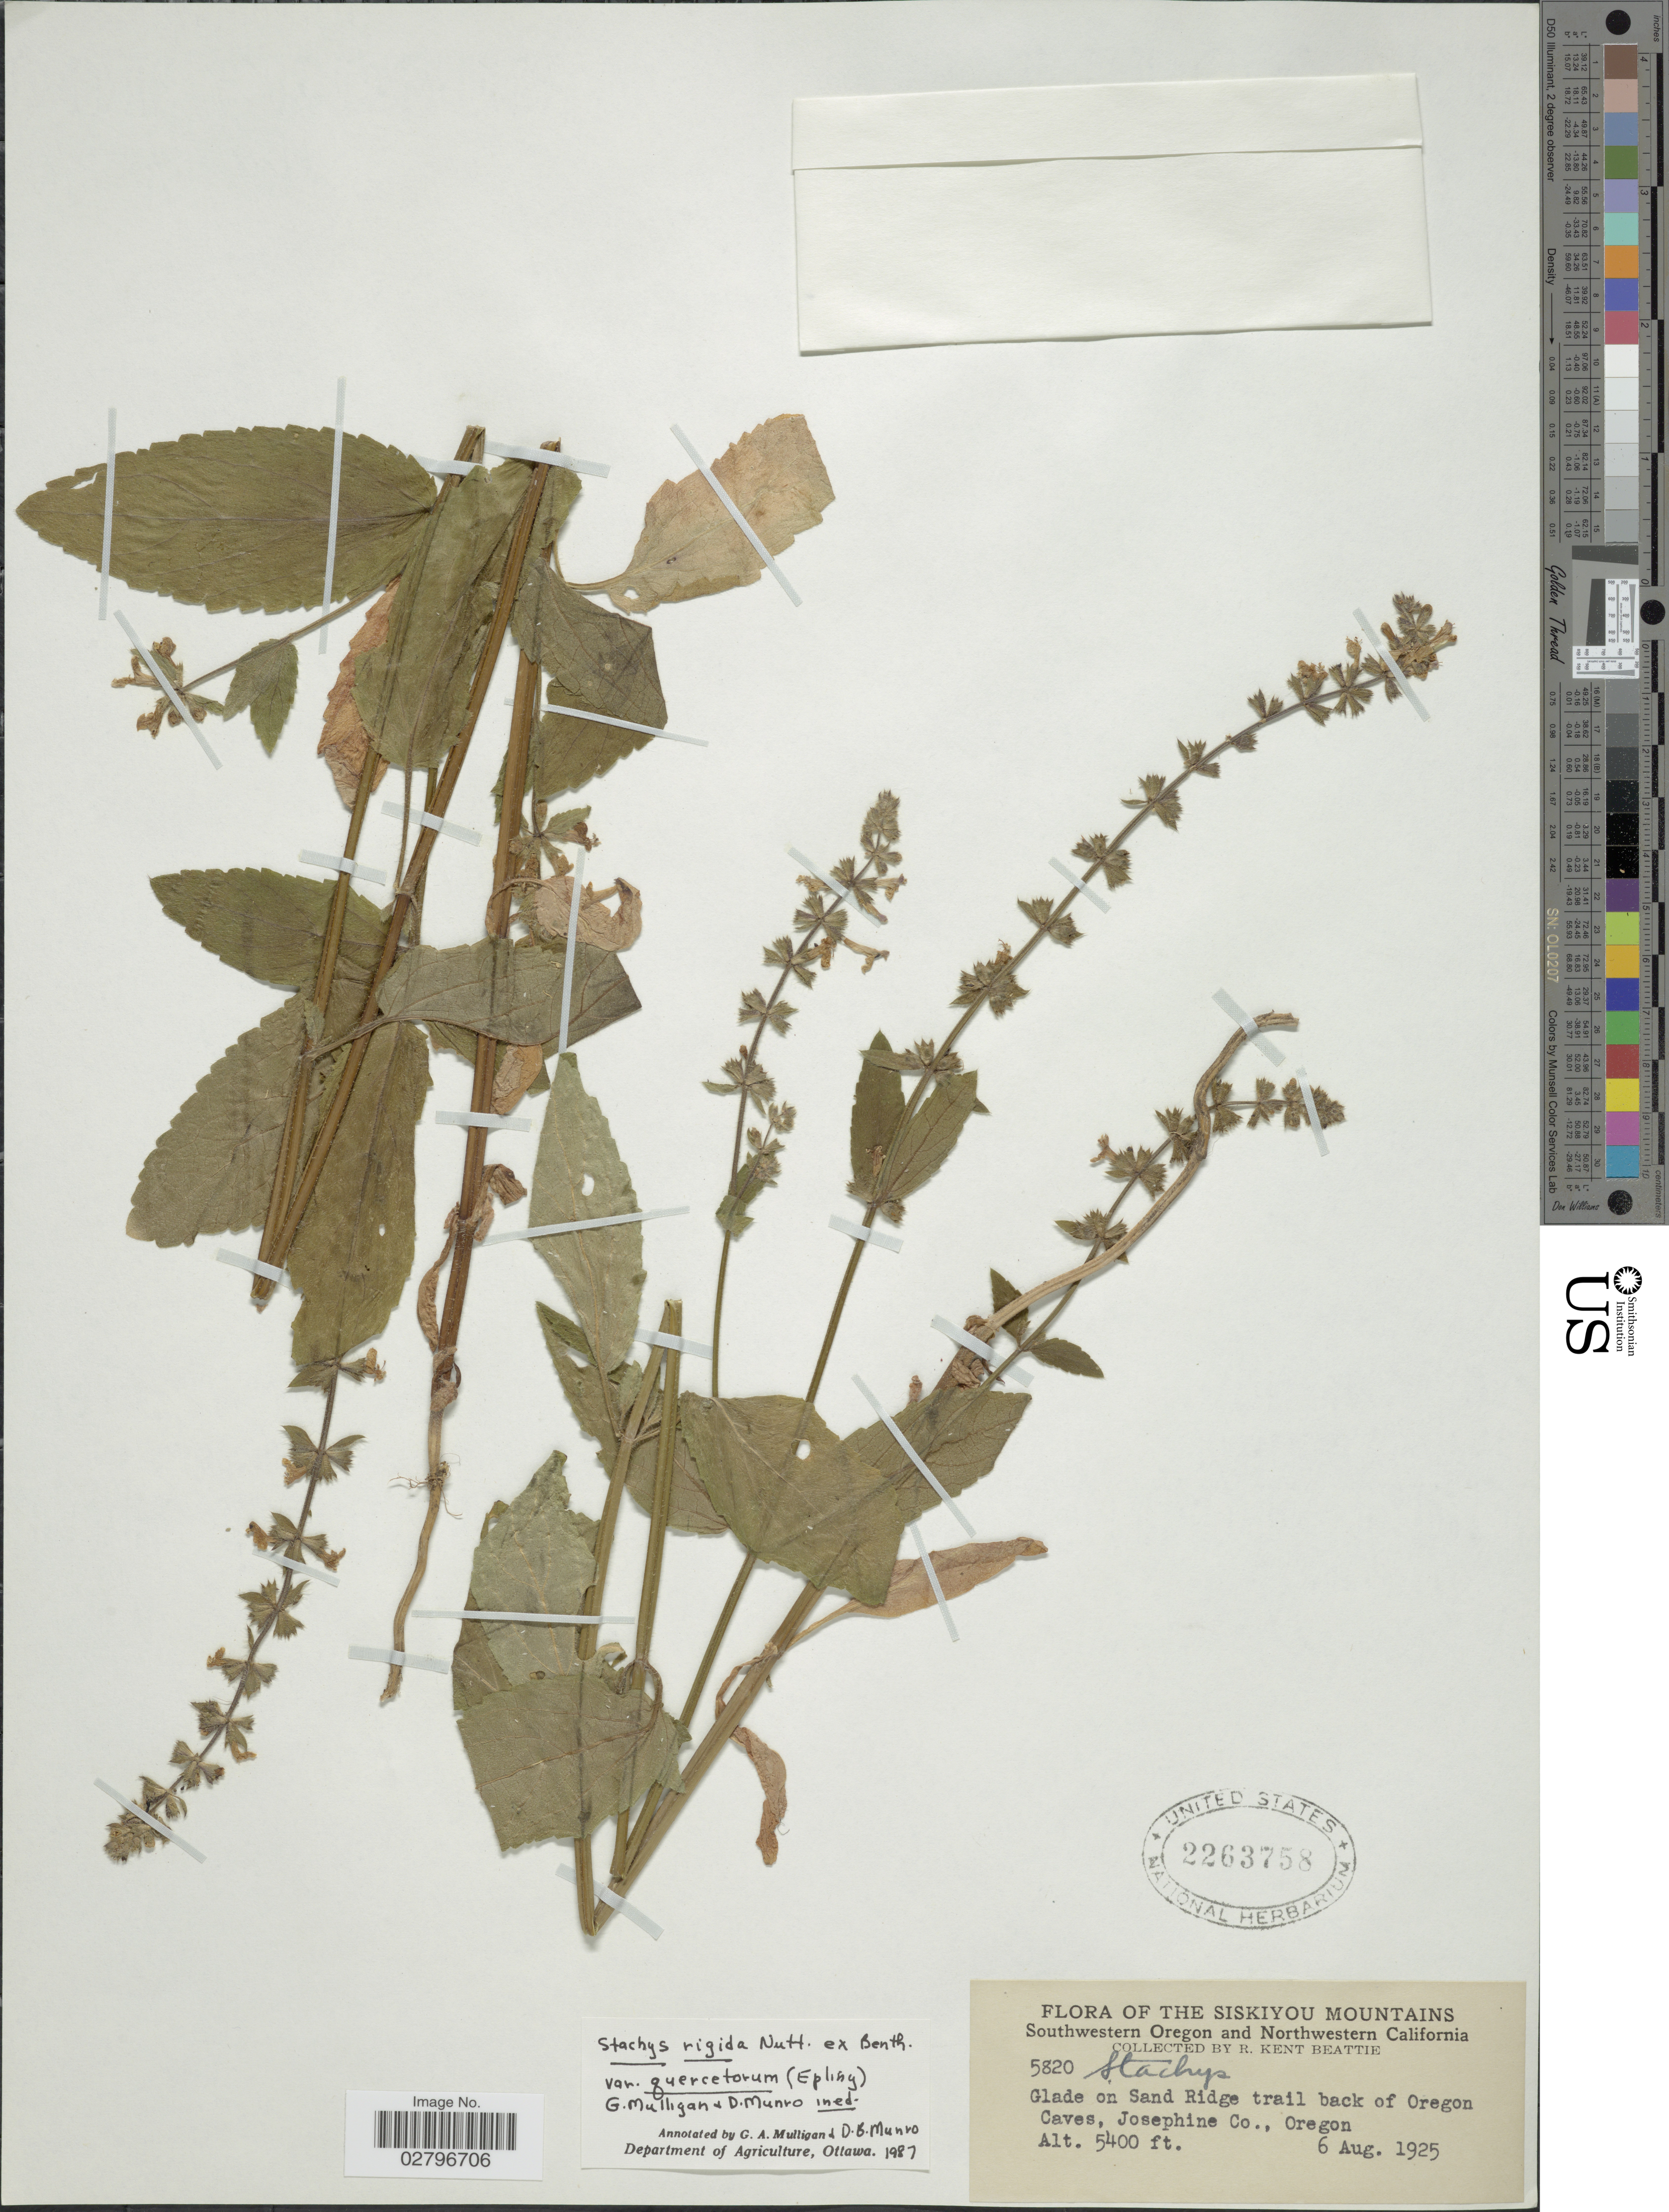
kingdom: Plantae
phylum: Tracheophyta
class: Magnoliopsida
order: Lamiales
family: Lamiaceae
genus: Stachys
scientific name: Stachys rigida subsp. quercetorum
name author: (A. Heller) Epling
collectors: R. K. Beattie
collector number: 5820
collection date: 1925-08-06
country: United States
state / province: Oregon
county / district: Josephine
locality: Siskiyou Mountains, Southwestern Oregon. Glade on Sand Ridge trail back of Oregon Caves, Josephine Co.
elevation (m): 1646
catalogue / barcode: US 2263758